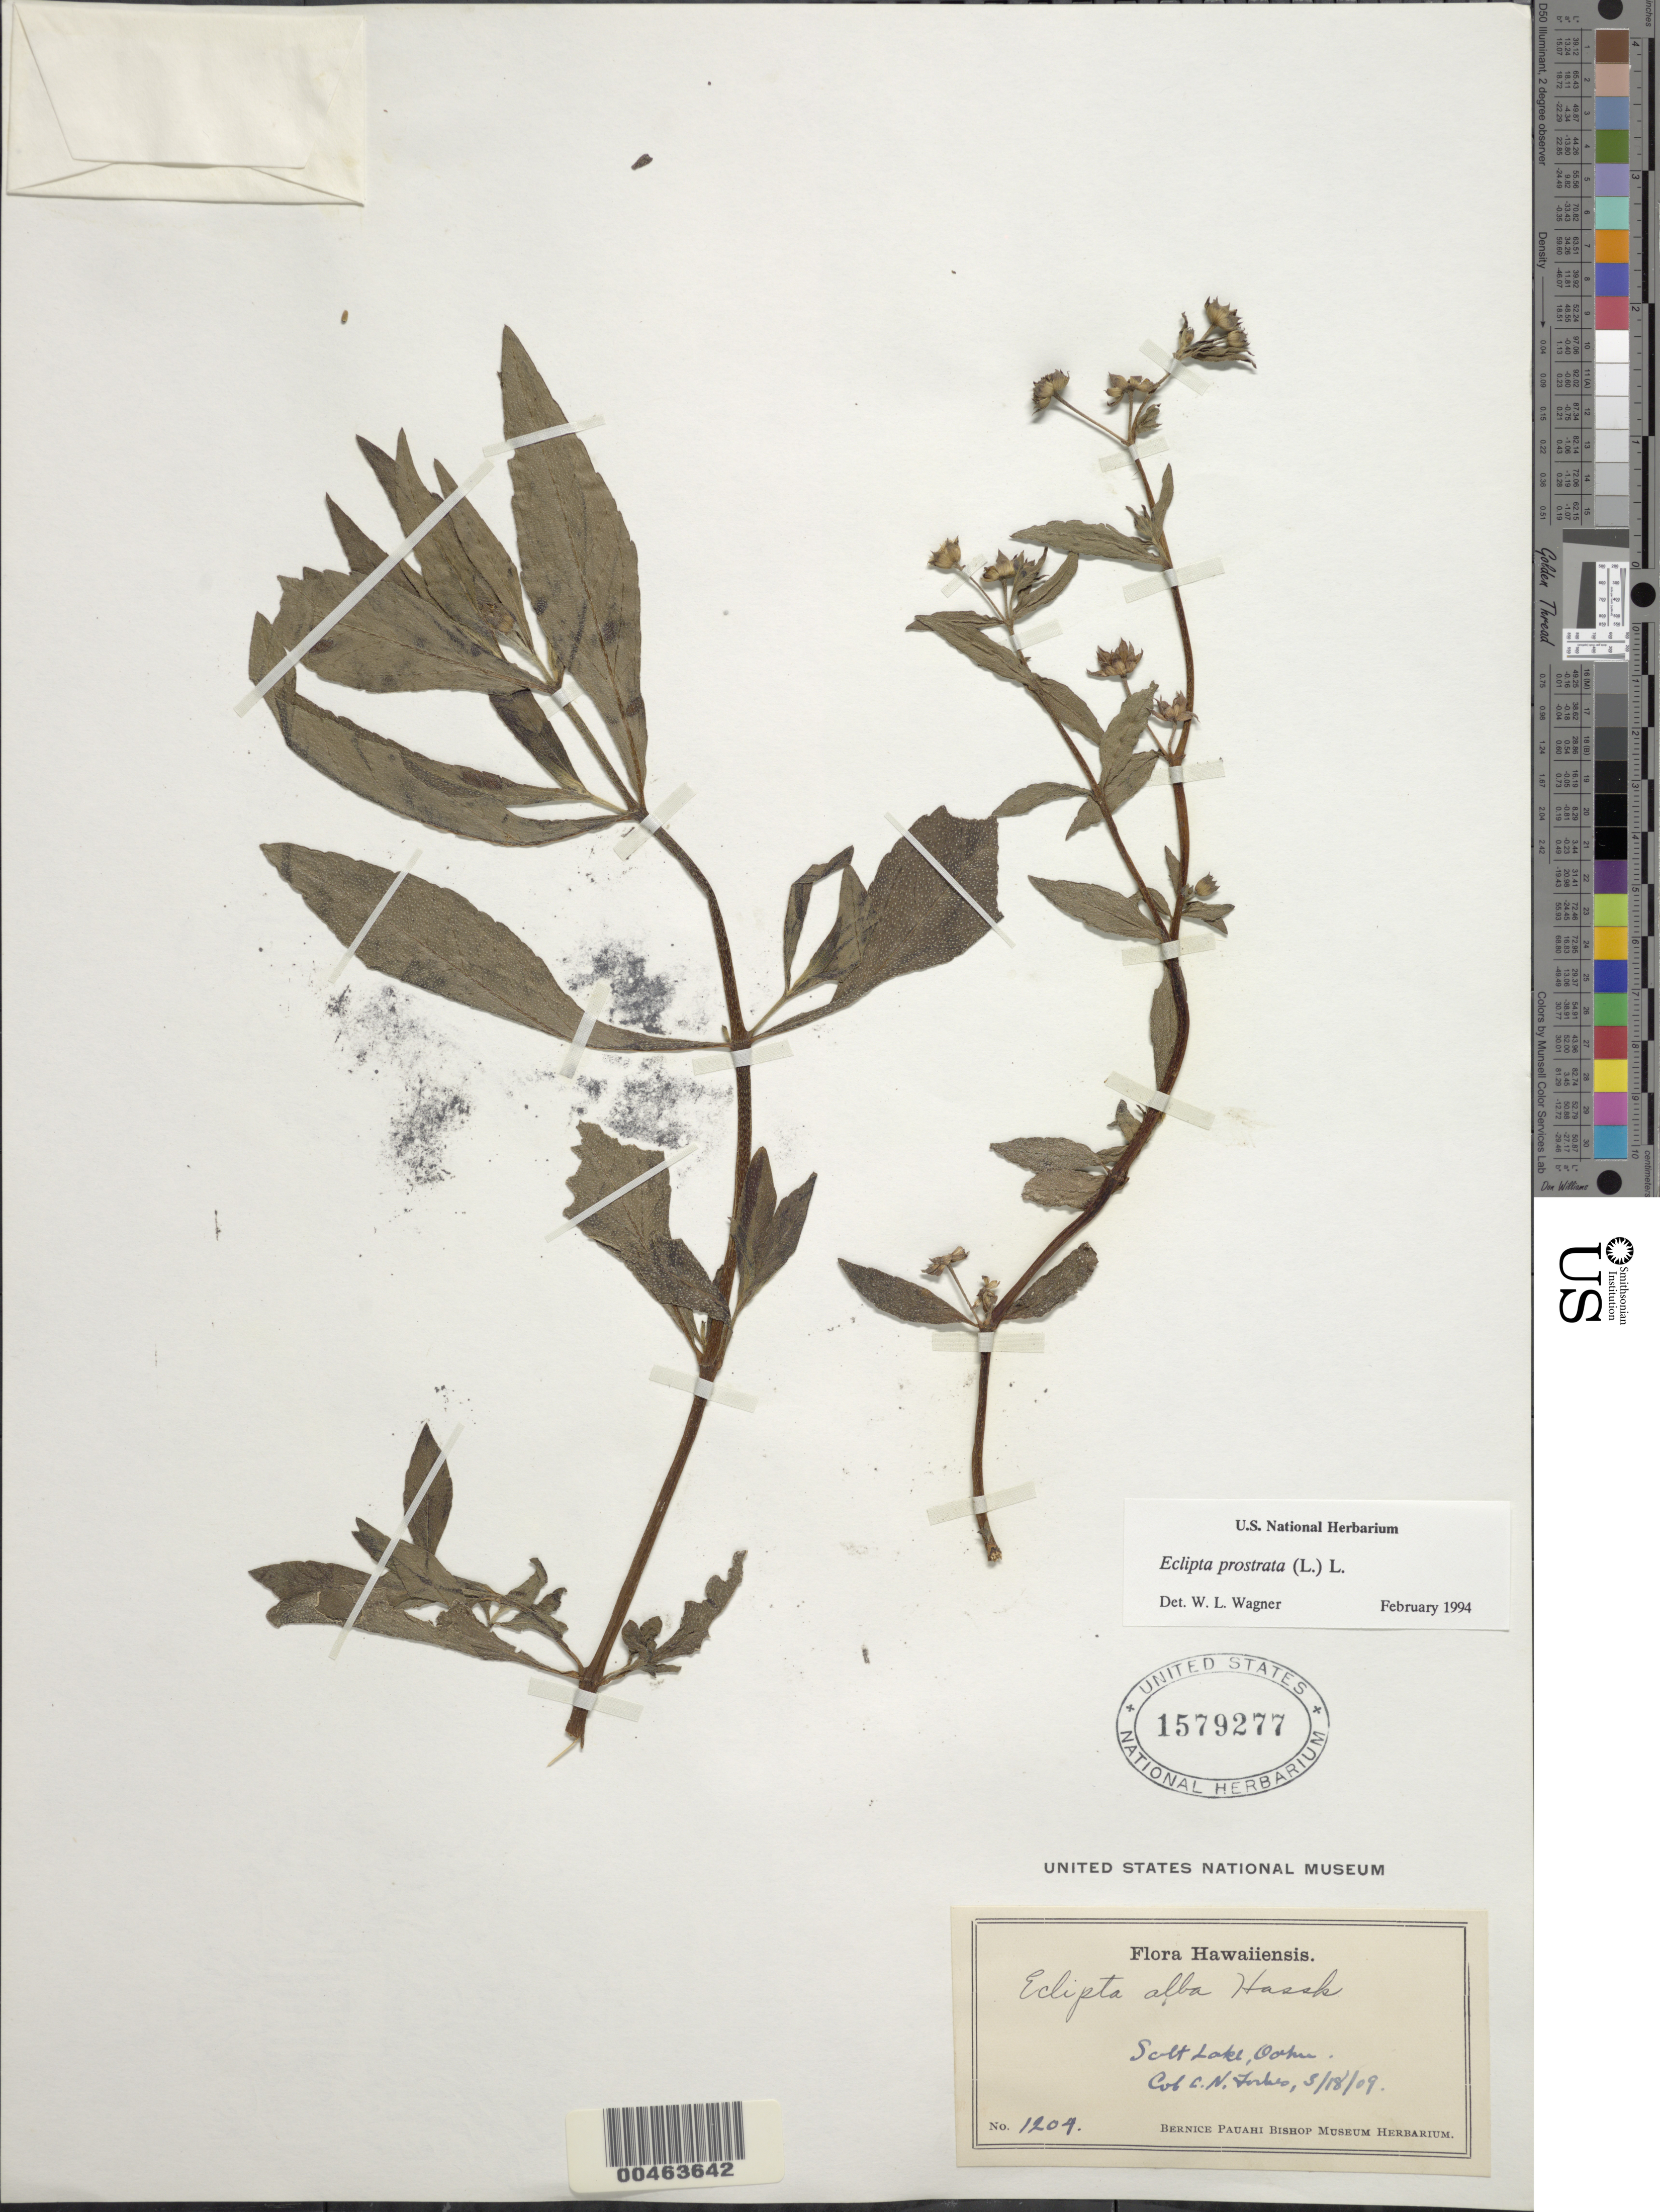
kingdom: Plantae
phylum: Tracheophyta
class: Magnoliopsida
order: Asterales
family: Asteraceae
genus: Eclipta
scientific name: Eclipta prostrata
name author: (L.) L.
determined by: Wagner, W. L., (BOT), Smithsonian Institution - National Museum of Natural History (UNITED STATES)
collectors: C. N. Forbes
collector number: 1204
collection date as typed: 18 Mar 1909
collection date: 1909-03-18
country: United States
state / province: Hawaii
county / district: Honolulu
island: Oahu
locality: Salt Lake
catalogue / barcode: US 1579277